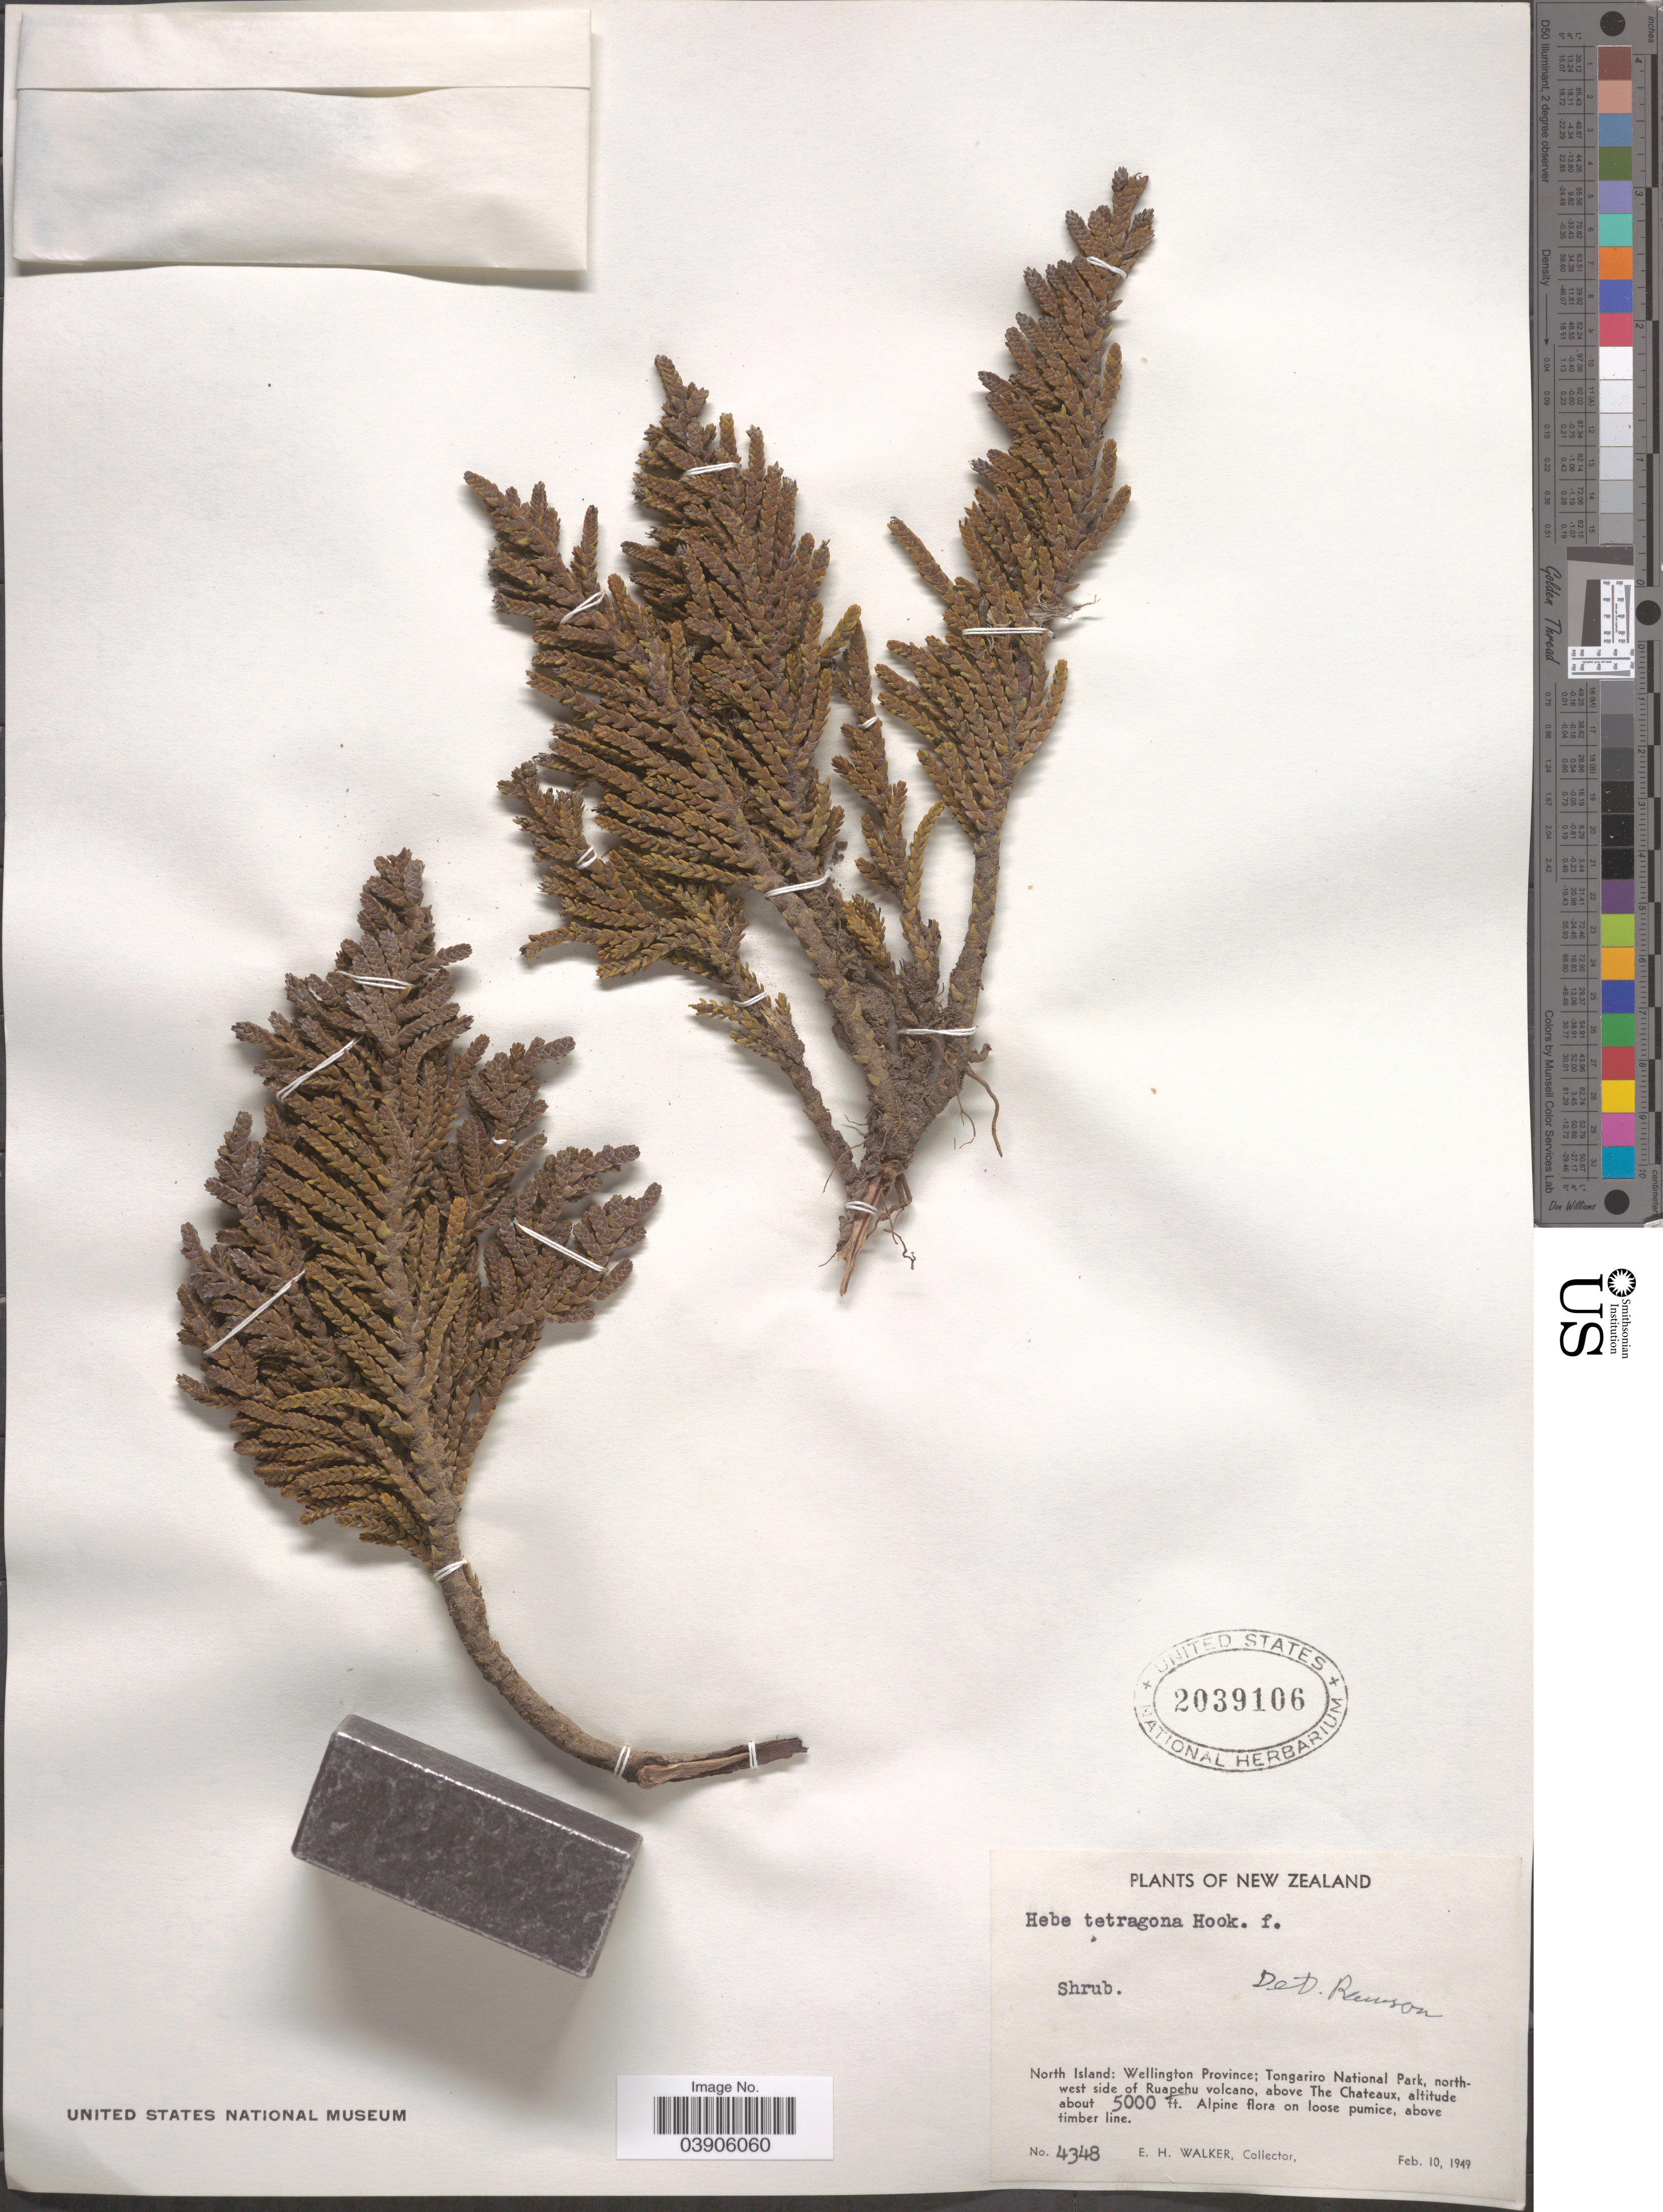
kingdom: Plantae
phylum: Tracheophyta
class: Magnoliopsida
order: Lamiales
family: Plantaginaceae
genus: Hebe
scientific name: Hebe tetragona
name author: (Hook.) Andersen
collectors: E. H. Walker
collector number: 4348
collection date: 1949-02-10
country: New Zealand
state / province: Wellington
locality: North Island: Tongariro National Park, north-west side of Ruapehu volcano, above The Chateaux.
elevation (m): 1524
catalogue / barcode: US 2039106